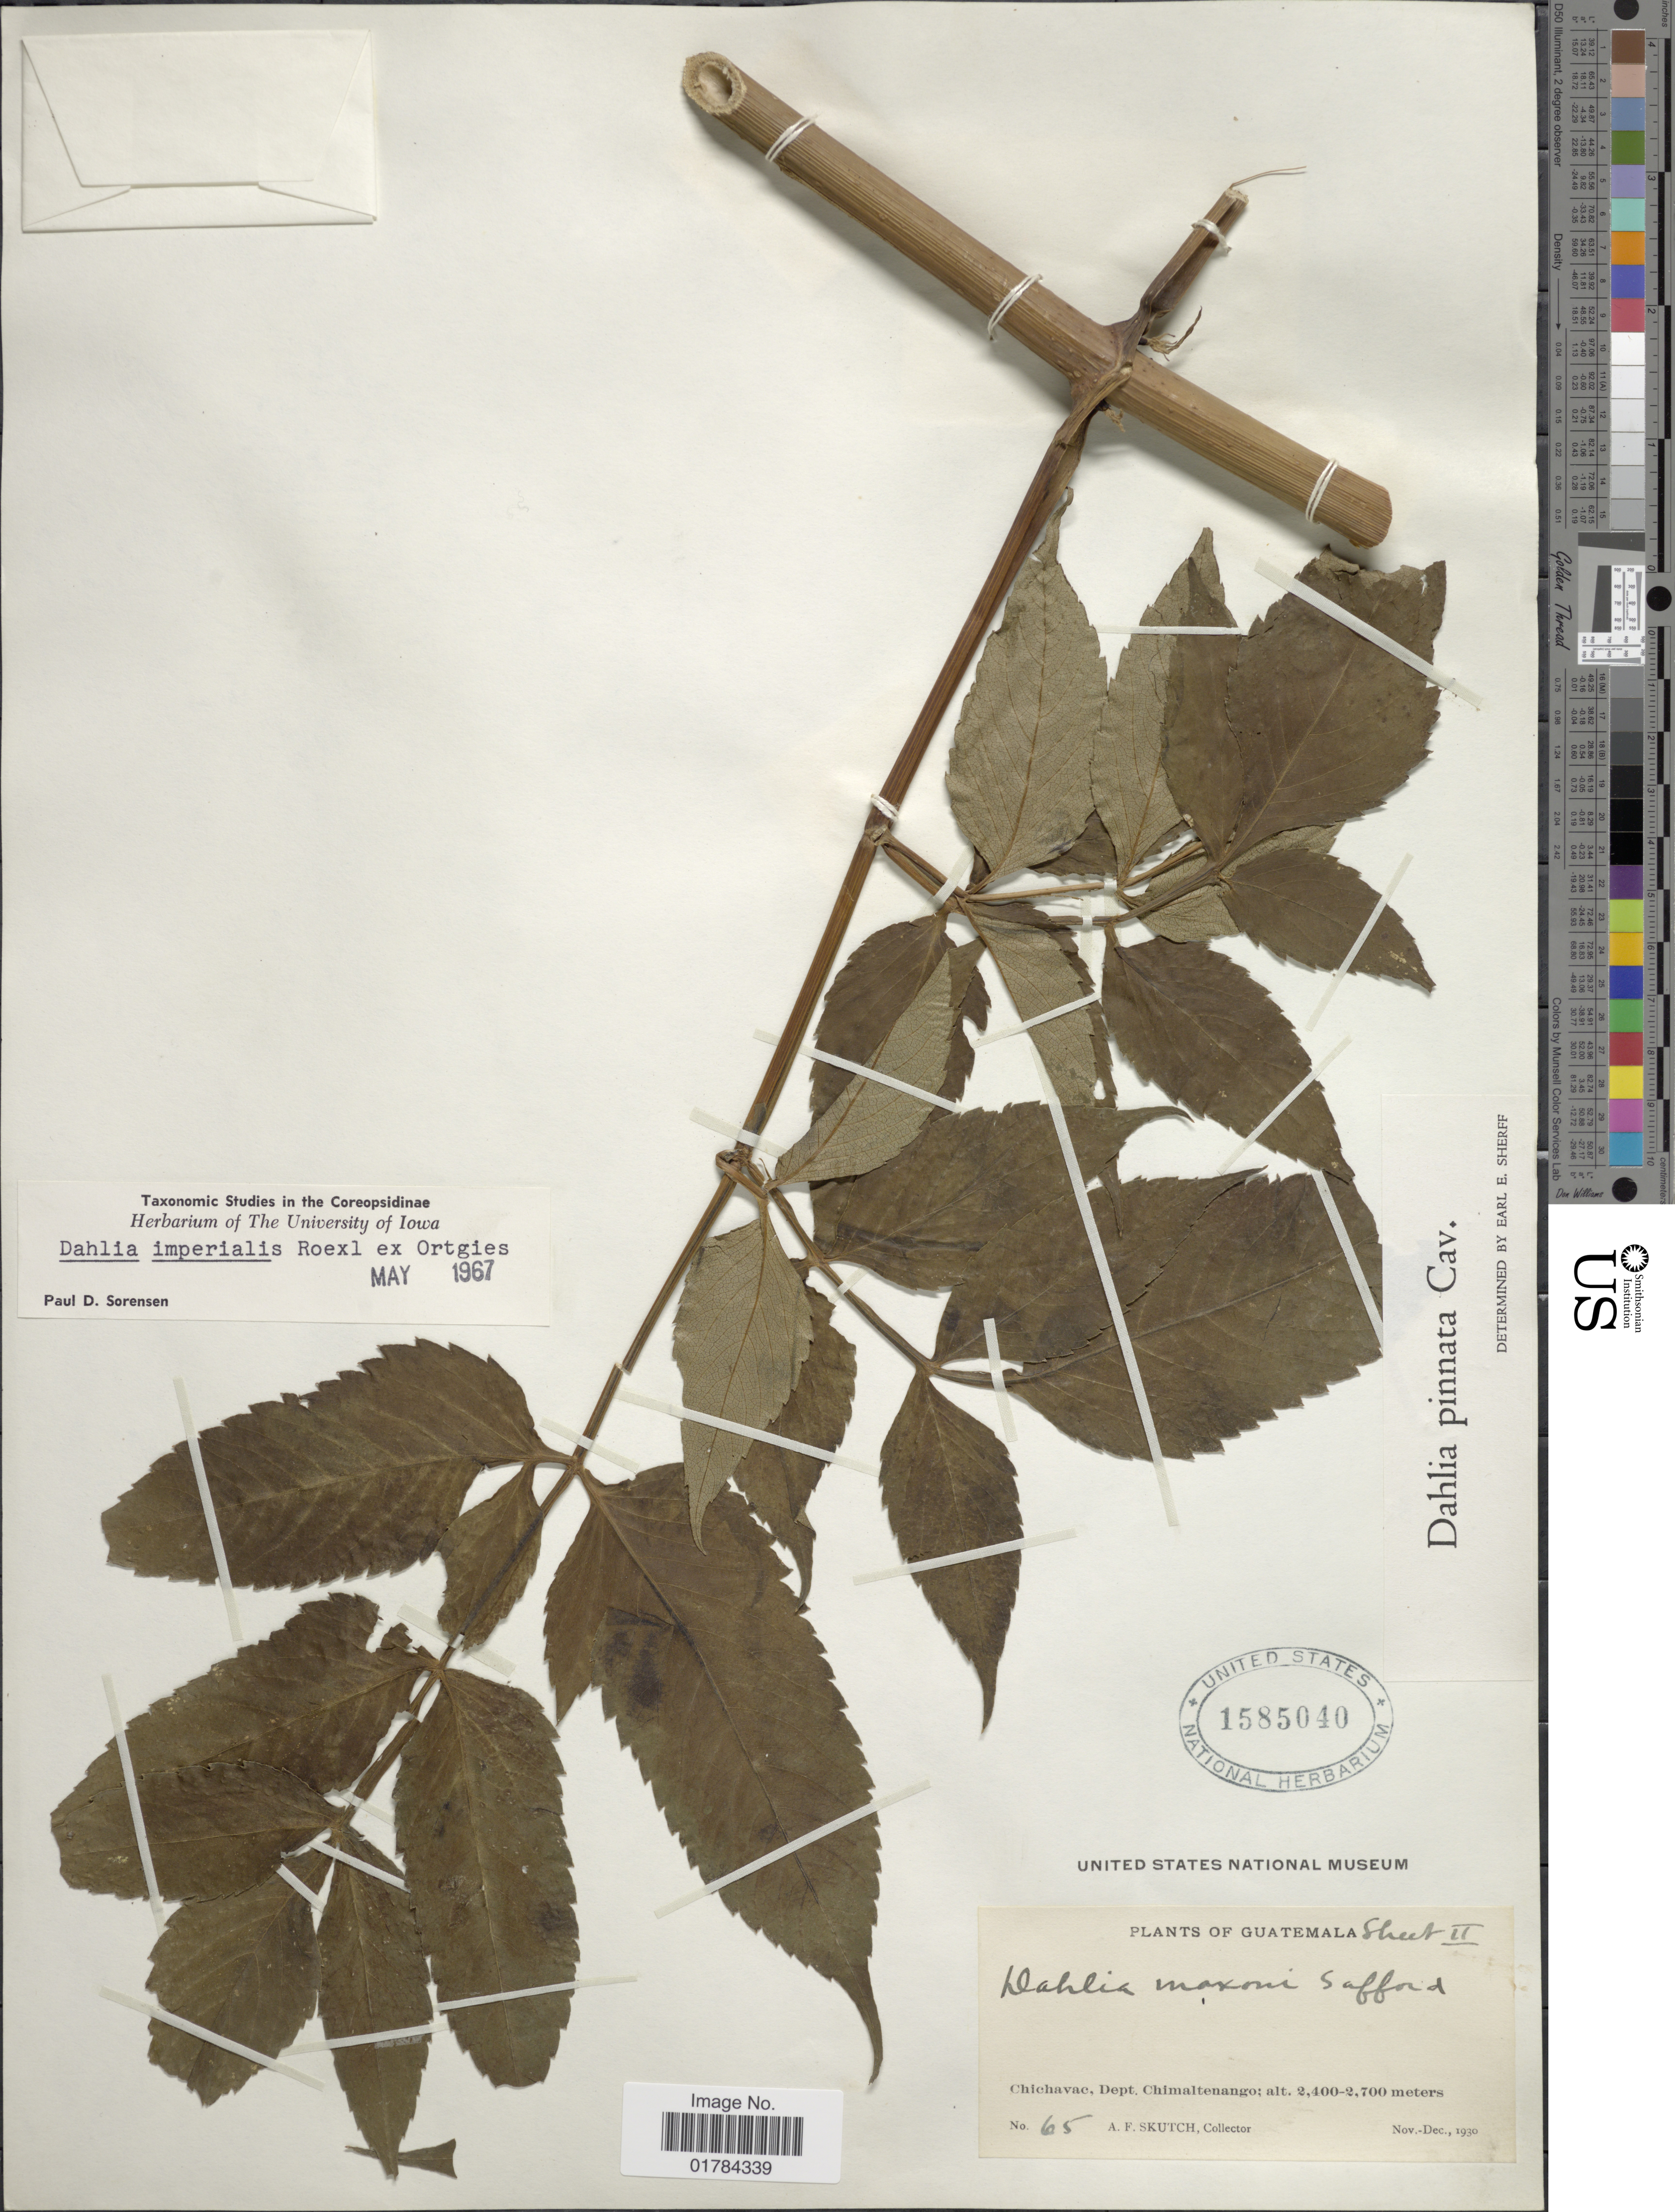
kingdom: Plantae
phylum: Tracheophyta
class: Magnoliopsida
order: Asterales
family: Asteraceae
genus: Dahlia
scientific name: Dahlia imperialis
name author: Roezl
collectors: A. F. Skutch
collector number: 65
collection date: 1930-11/1930-12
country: Guatemala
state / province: Chimaltenango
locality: Chichavac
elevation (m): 2400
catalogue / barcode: US 1585040